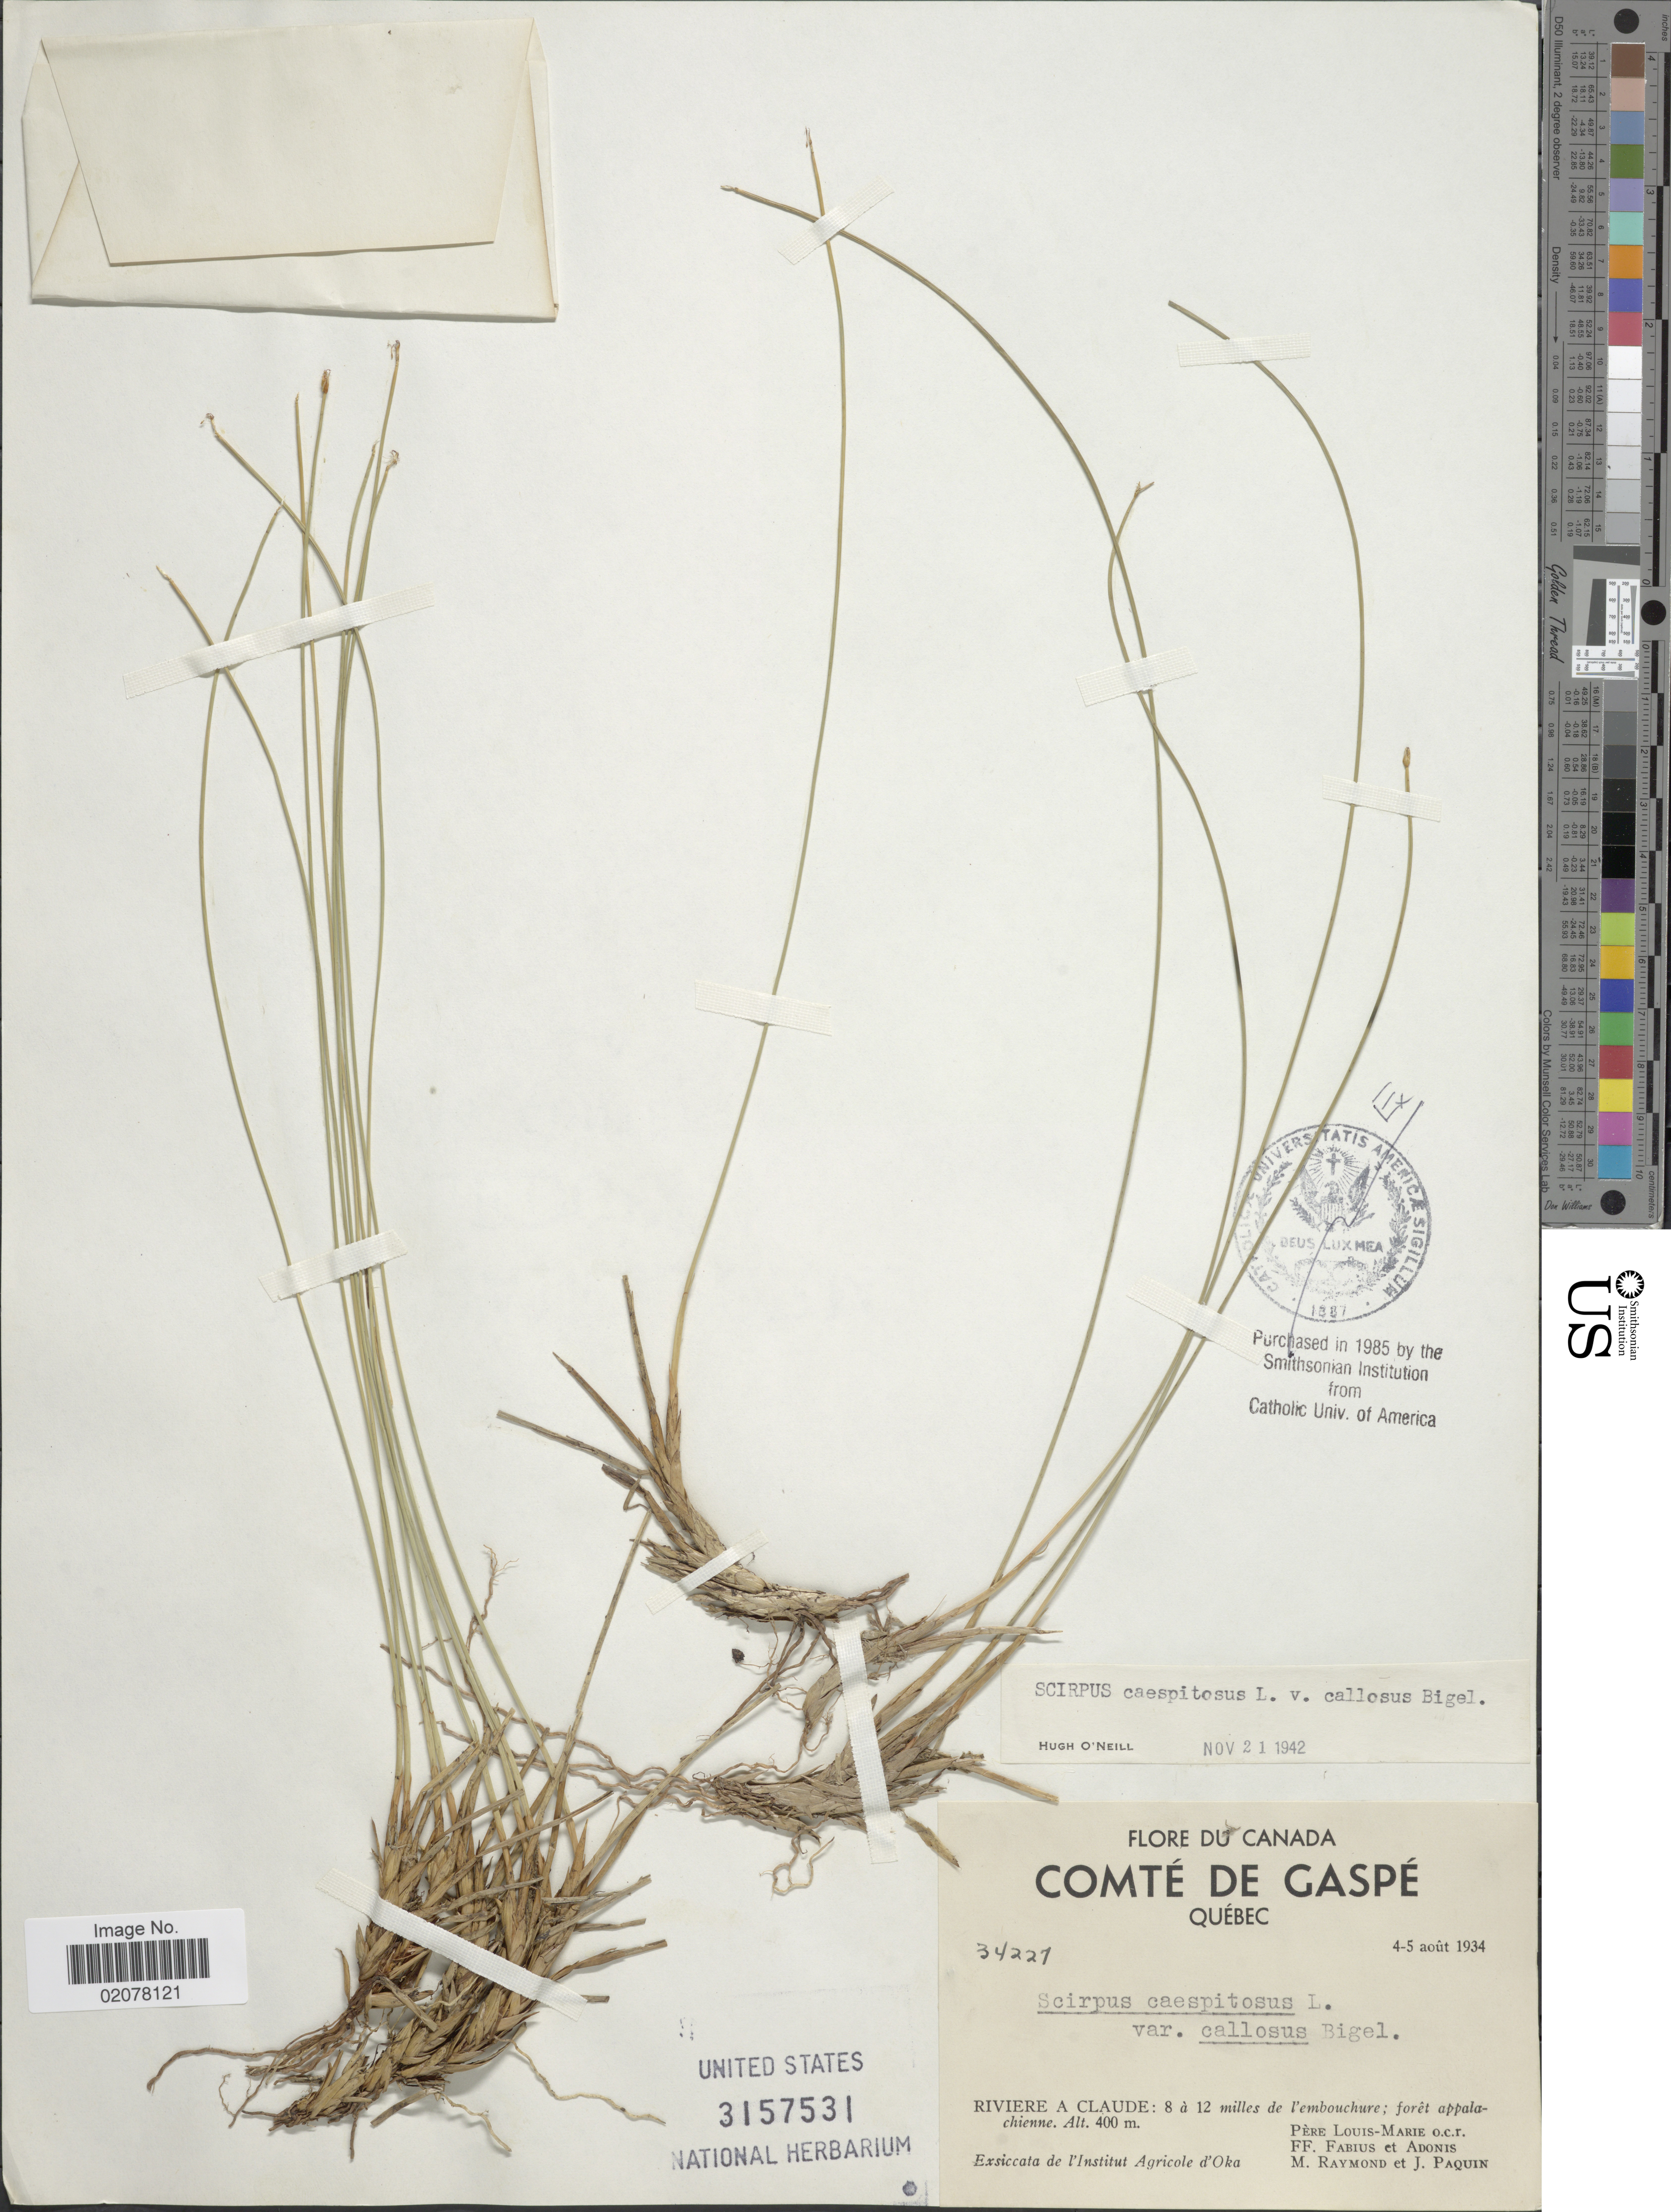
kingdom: Plantae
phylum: Tracheophyta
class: Liliopsida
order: Poales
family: Cyperaceae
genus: Trichophorum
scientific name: Trichophorum cespitosum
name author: (L.) Hartm.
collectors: L.-M. LaLonde, B. Fabius, Adonis, M. Raymond & J. Paquin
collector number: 34227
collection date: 1934-08-04/1934-08-05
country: Canada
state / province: Quebec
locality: Comté de Gaspé. Riviere a Claude: 8 á 12 milles de l'embouchure; forêt appalachienne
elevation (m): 400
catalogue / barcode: US 3157531